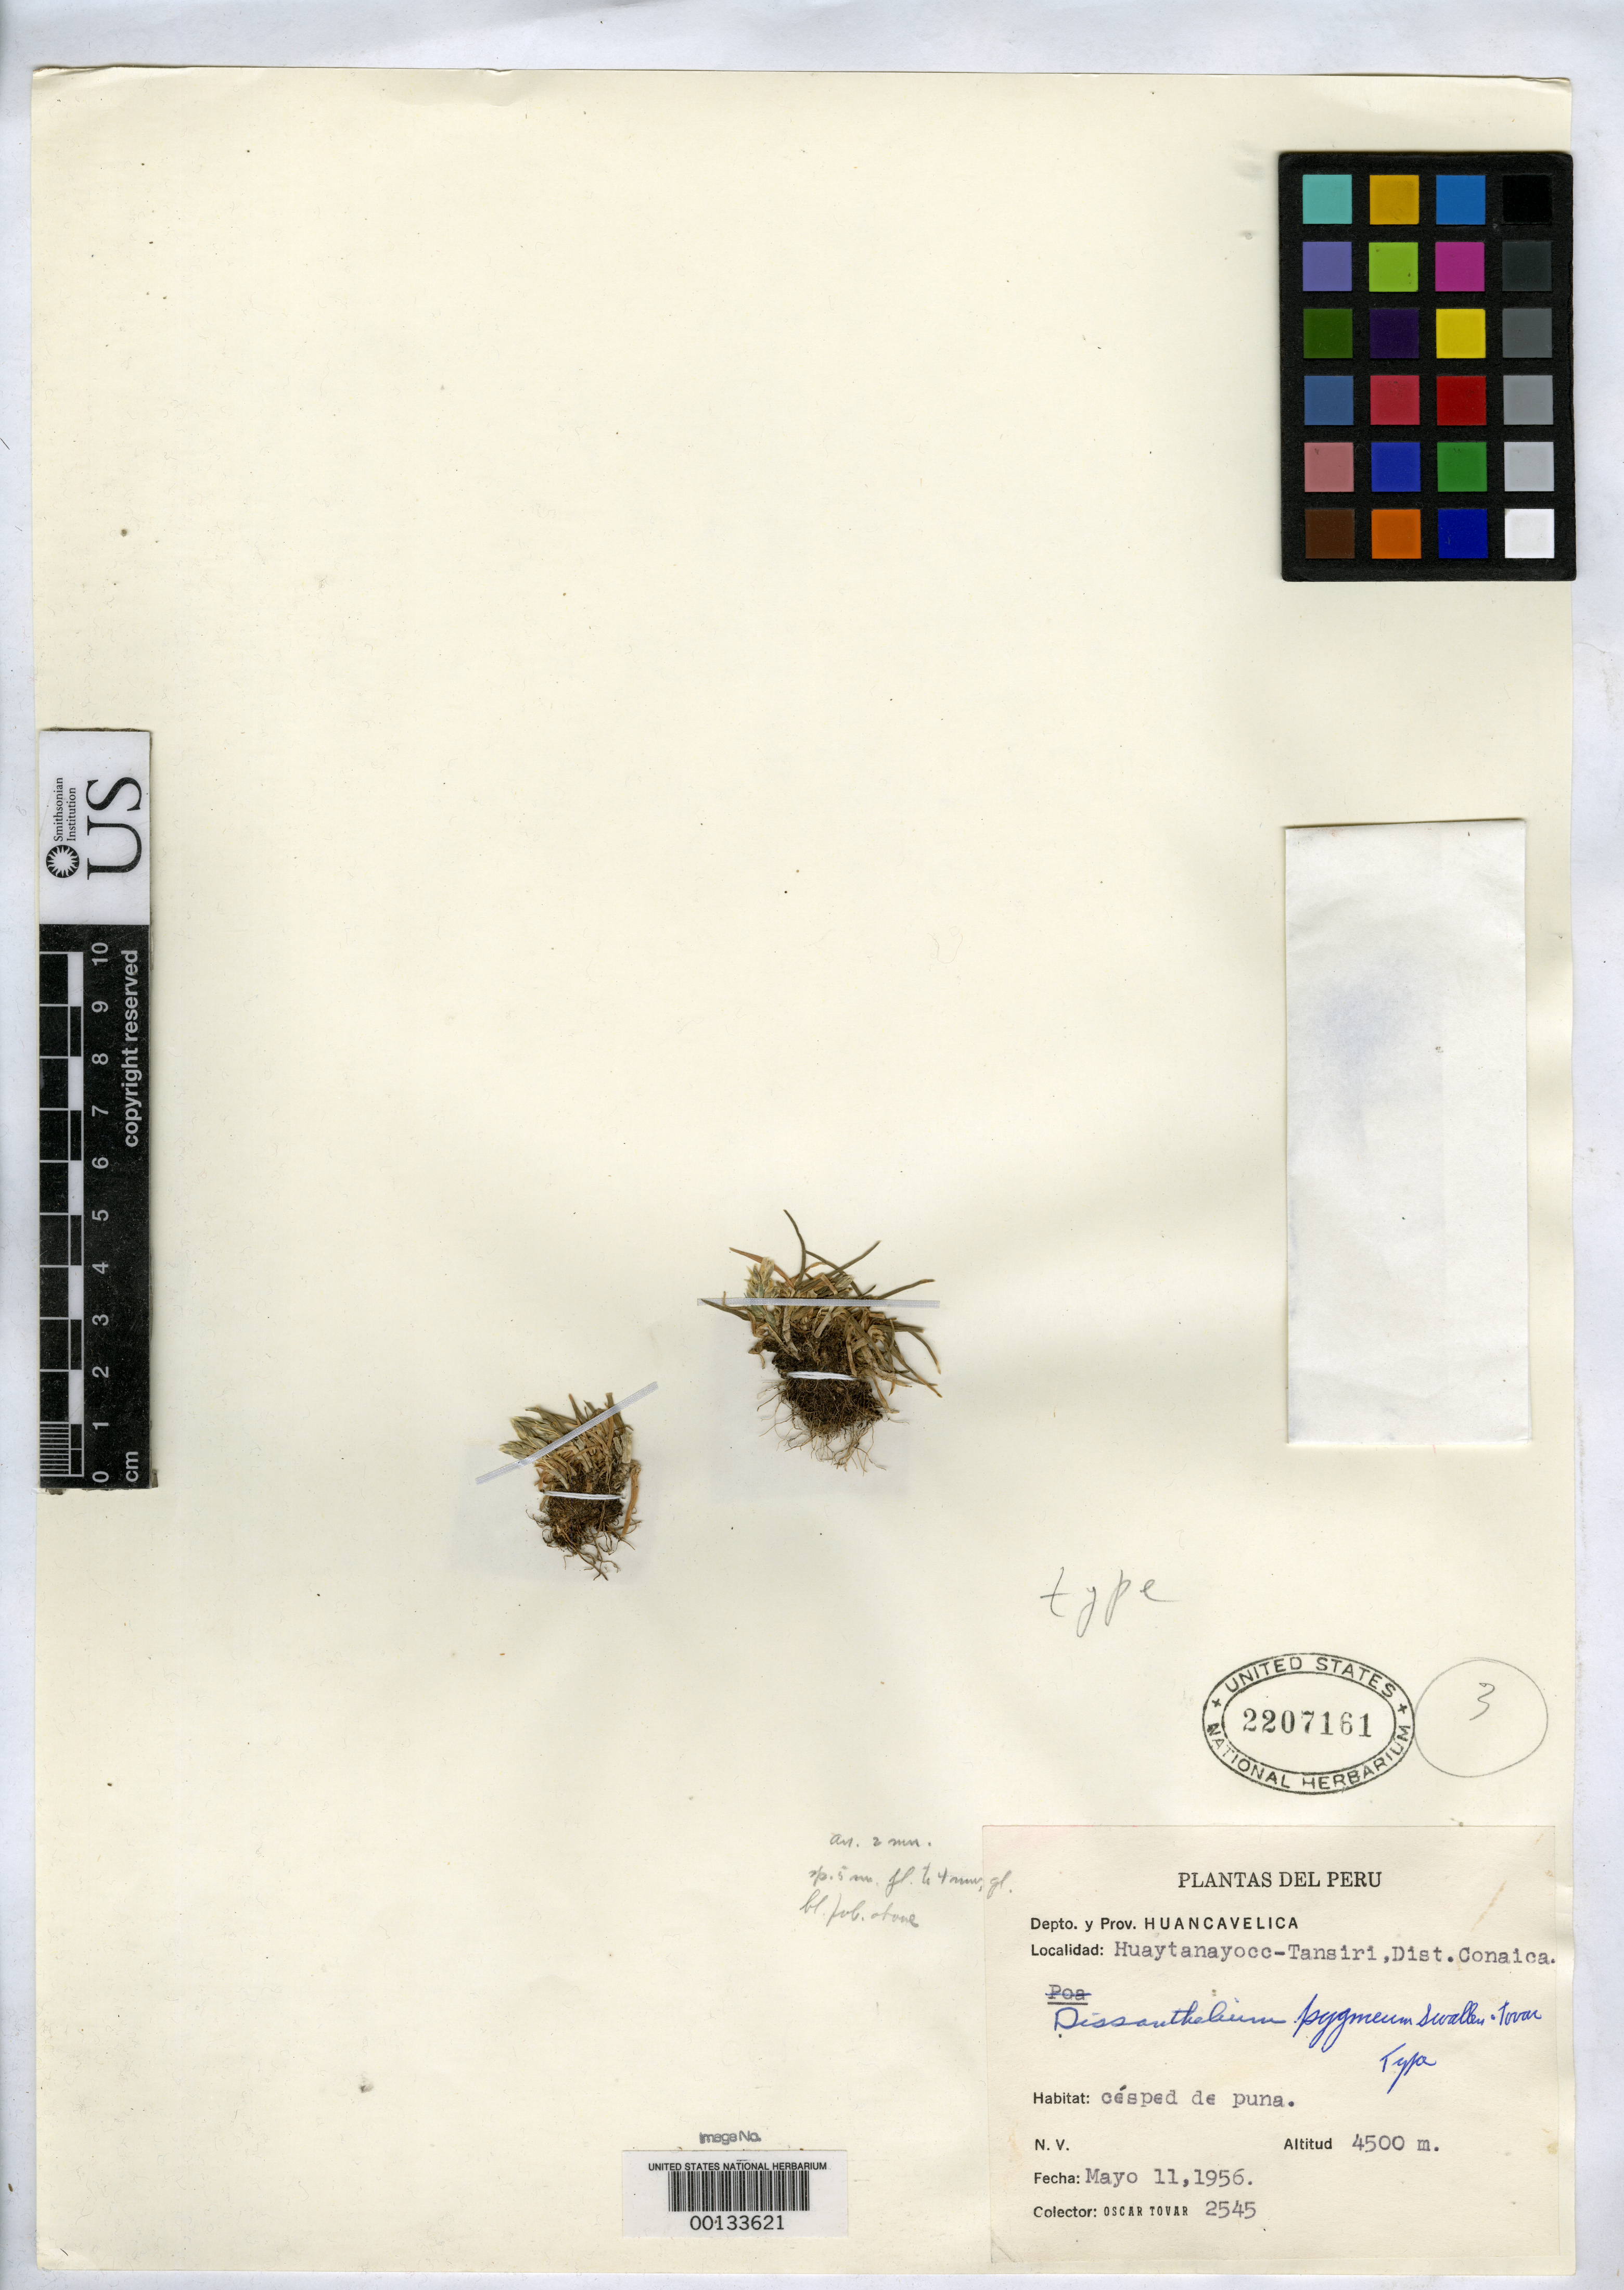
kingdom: Plantae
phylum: Tracheophyta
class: Liliopsida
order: Poales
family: Poaceae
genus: Dissanthelium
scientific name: Dissanthelium pygmaeum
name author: Swallen & Tovar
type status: Holotype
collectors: Ó. Tovar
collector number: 2545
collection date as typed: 11 May 1956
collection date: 1956-05-11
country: Peru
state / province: Huancavelica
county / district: Huancavelica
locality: Conaica Dist., Huaytanayoc - Tansiri near Manta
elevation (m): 4500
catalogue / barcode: US 2207161